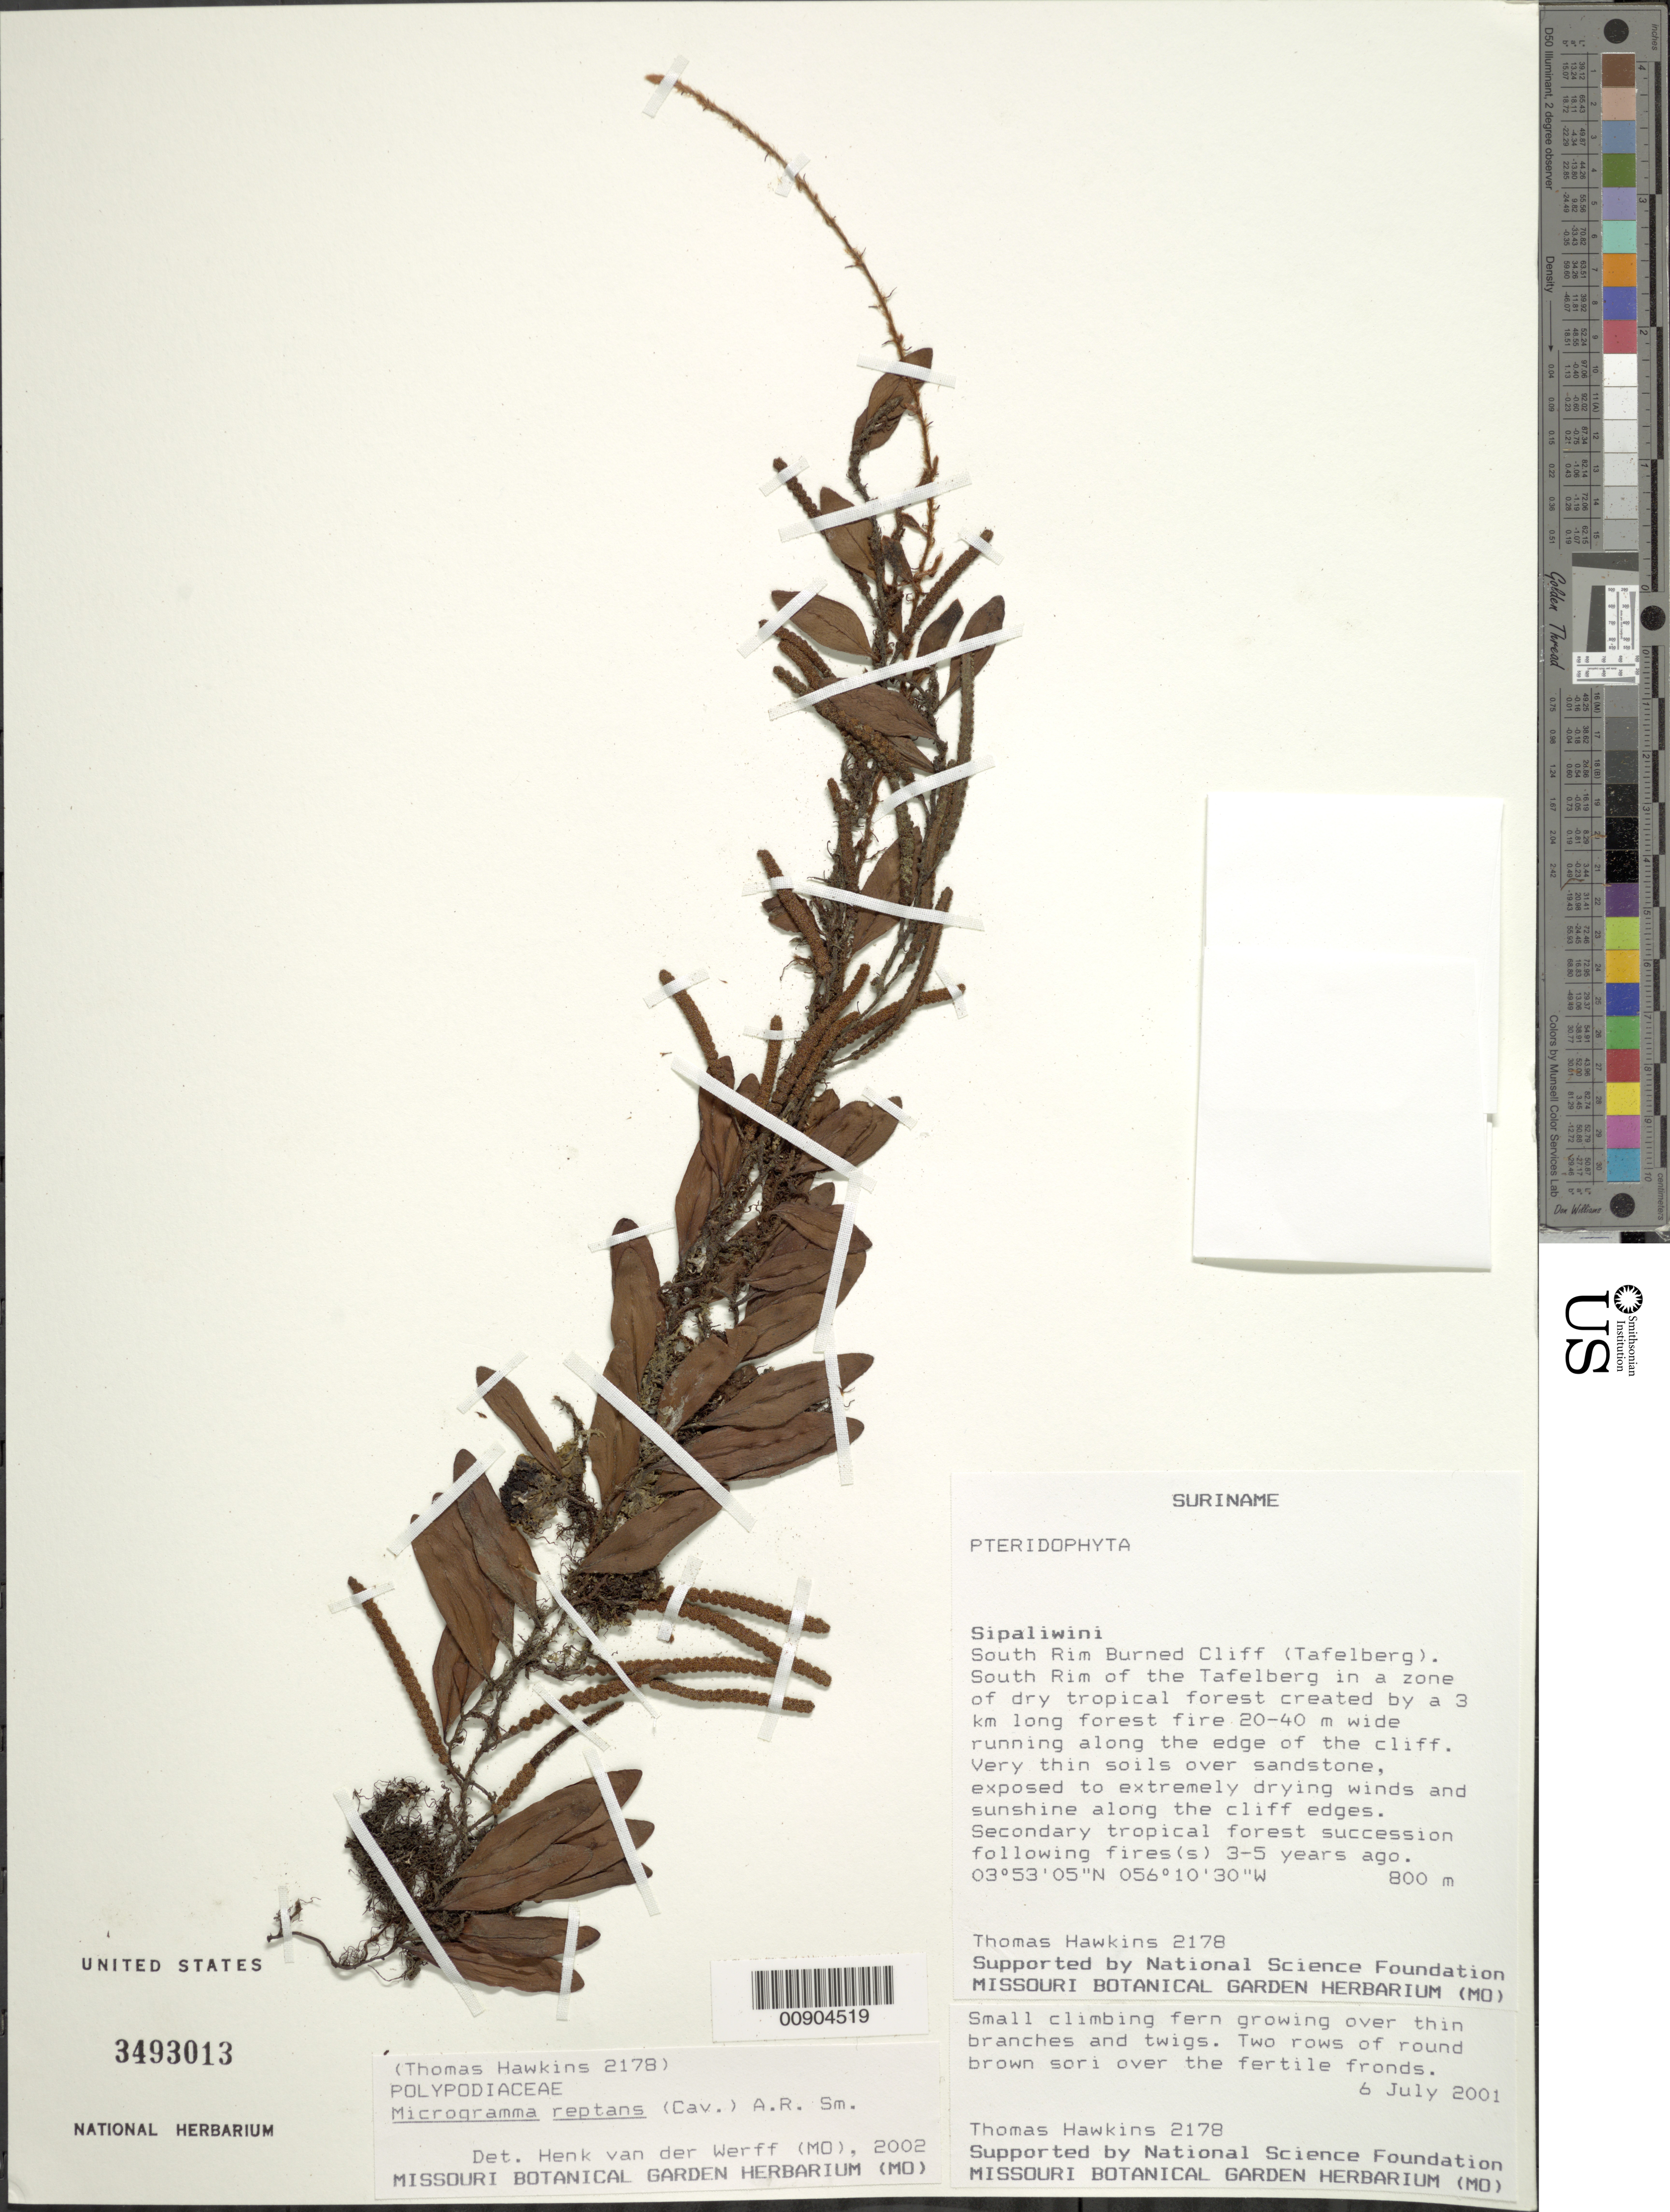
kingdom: Plantae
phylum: Tracheophyta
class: Polypodiopsida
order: Polypodiales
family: Polypodiaceae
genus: Microgramma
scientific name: Microgramma reptans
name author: (Cav.) A.R. Sm.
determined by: van der Werff, H., (MO), Missouri Botanical Garden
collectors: T. Hawkins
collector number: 2178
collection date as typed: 6-Jul-01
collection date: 2001-07-06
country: Suriname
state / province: Sipaliwini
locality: Tafelberg (Table Mountain), South Rim Burned Cliff, running along the edge of the cliff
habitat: Dry tropical forest created by a 3-km long forest fire 20-40m wide; very thin soils over sandstone, exposed to extremely drying winds and sunshine…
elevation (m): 800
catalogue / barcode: US 3493013